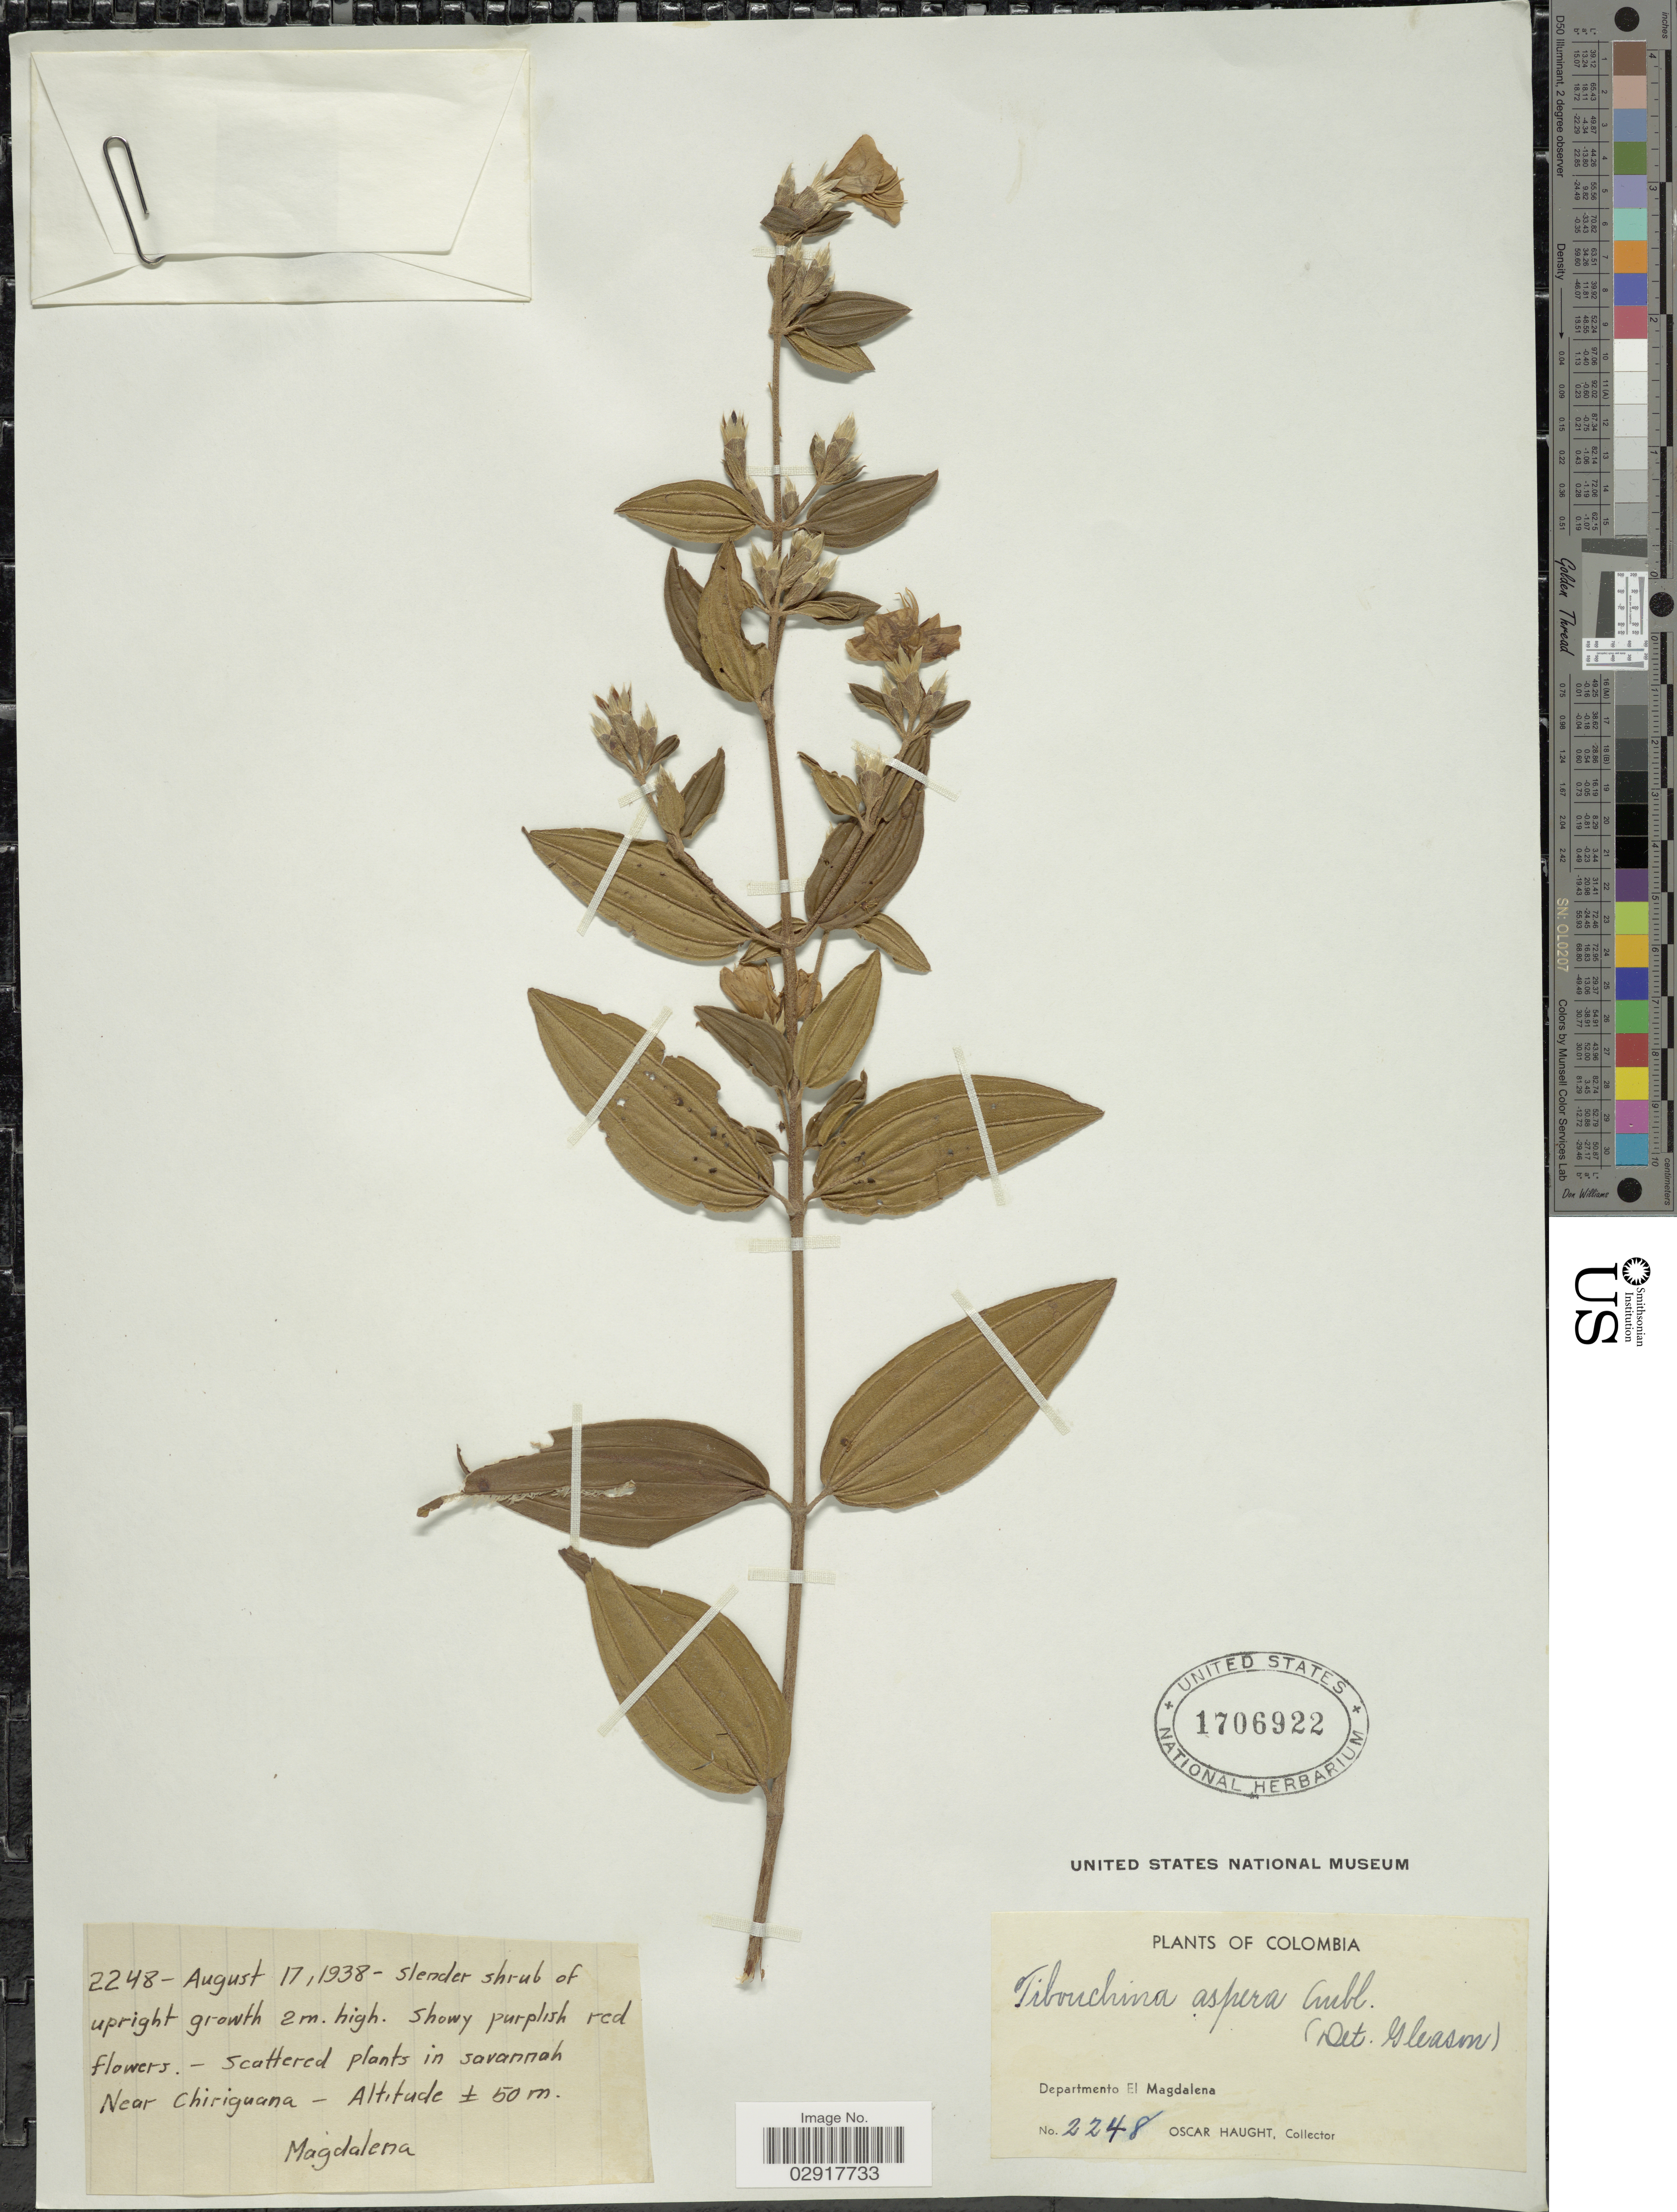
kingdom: Plantae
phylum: Tracheophyta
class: Magnoliopsida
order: Myrtales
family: Melastomataceae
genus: Tibouchina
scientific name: Tibouchina aspera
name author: Aubl.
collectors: O. L. Haught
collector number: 2248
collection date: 1938-08-17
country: Colombia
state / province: Magdalena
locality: Departmento El Magdalena. In savannah. Near Chiriguana.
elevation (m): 50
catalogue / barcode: US 1706922